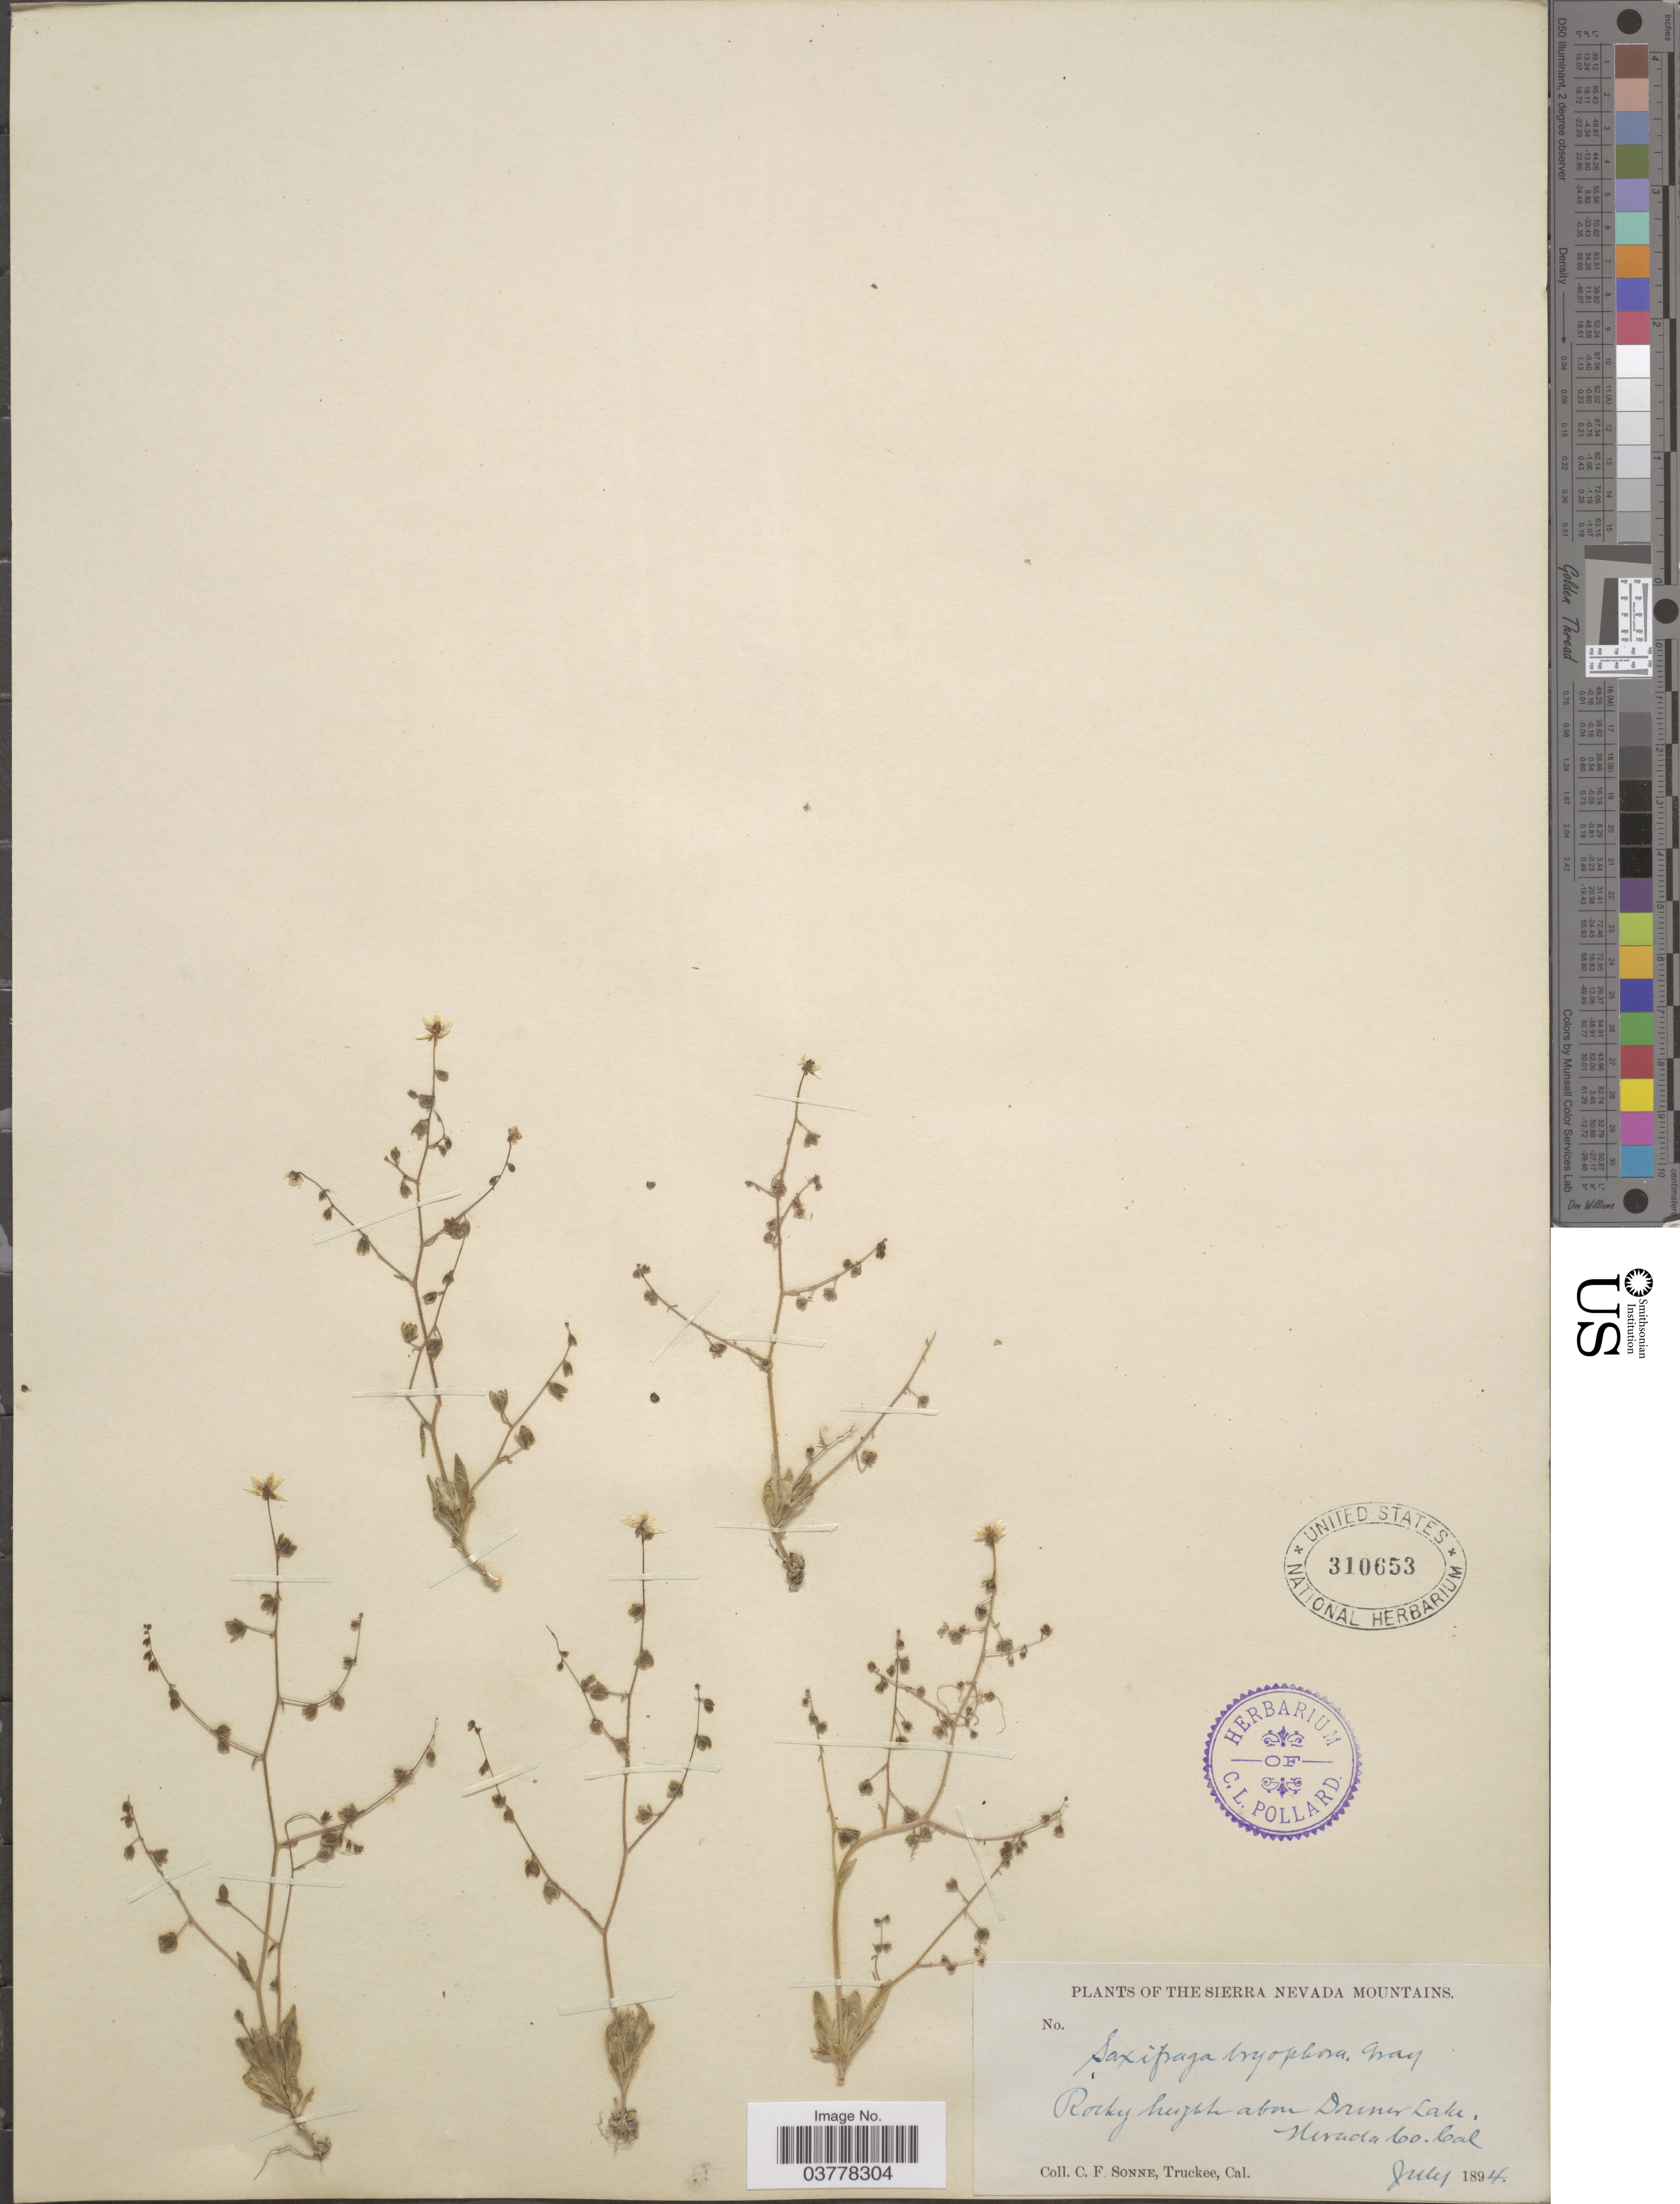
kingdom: Plantae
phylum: Tracheophyta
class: Magnoliopsida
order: Saxifragales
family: Saxifragaceae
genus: Micranthes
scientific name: Micranthes bryophora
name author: (A. Gray) Brouillet & Gornall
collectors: C. Sonne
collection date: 1894-07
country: United States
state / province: California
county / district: Nevada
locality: The Sierra Nevada Mountains. Above Donner Lake, Nevada Co.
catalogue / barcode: US 310653